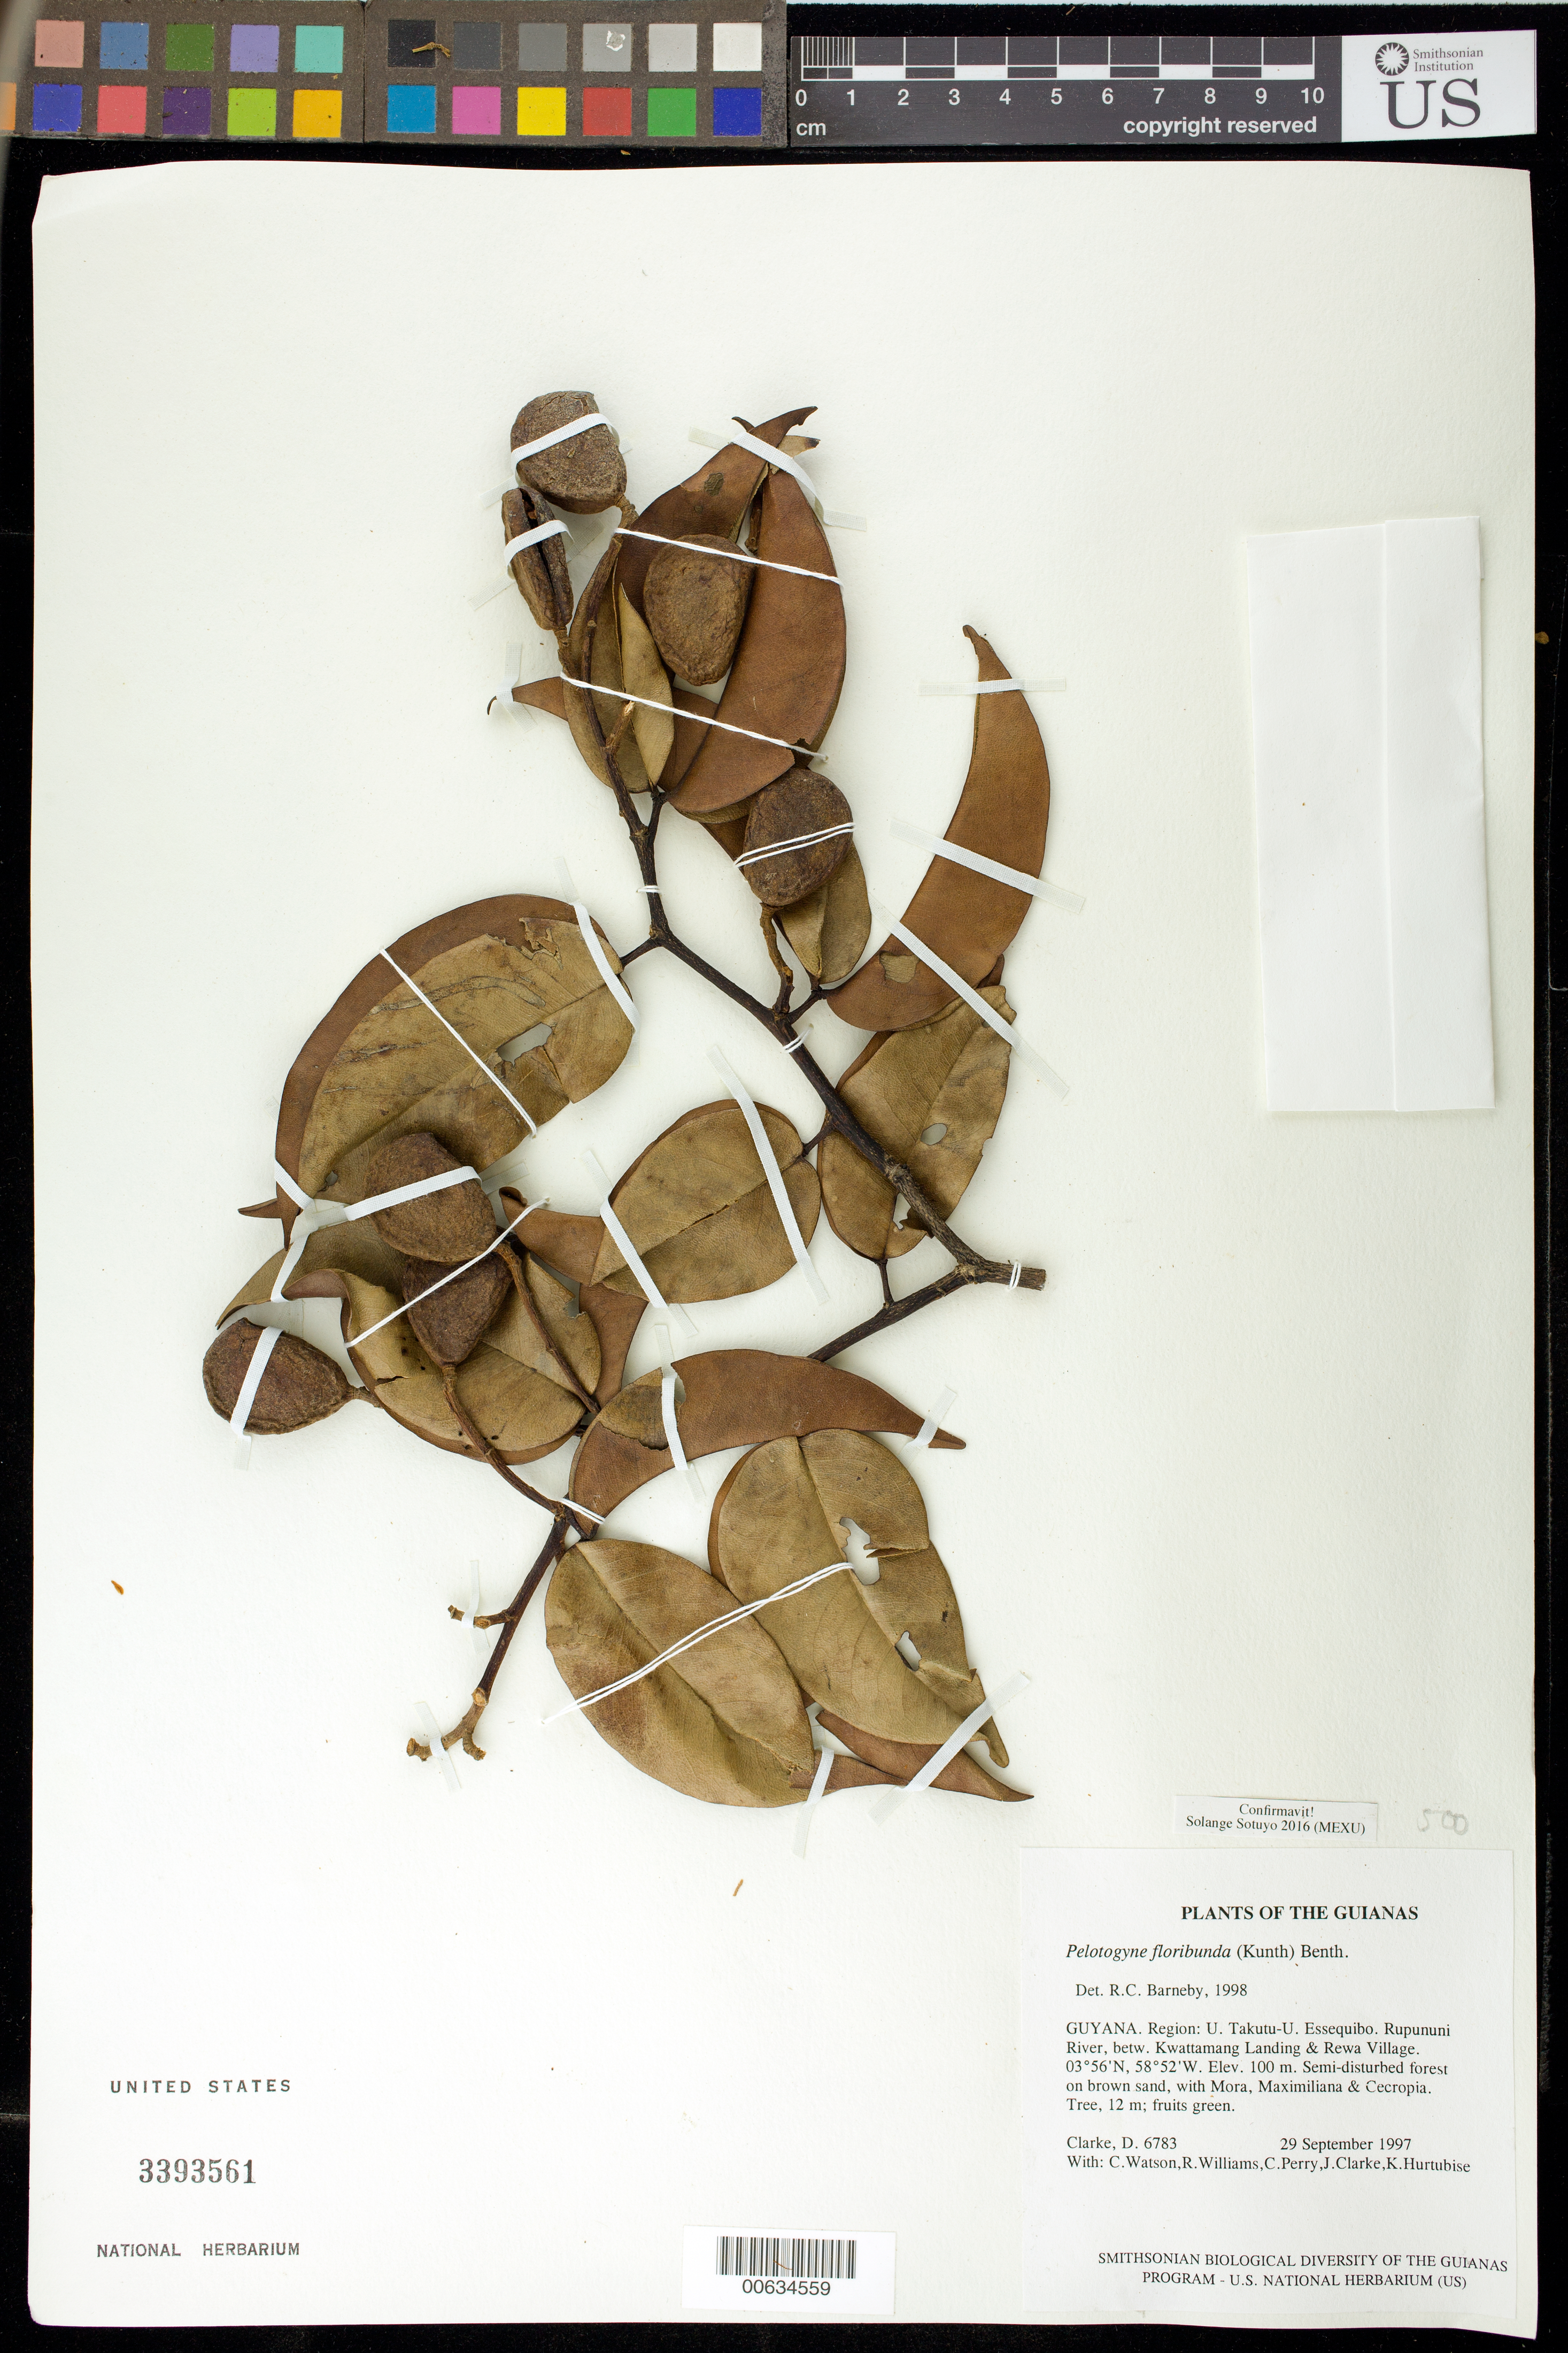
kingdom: Plantae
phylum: Tracheophyta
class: Magnoliopsida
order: Fabales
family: Fabaceae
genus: Peltogyne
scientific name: Peltogyne floribunda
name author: (Kunth) Pittier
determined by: Sotuyo, Solange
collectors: H. D. Clarke, C. Watson, R. Williams, C. Perry, J. Clarke & K. Hurtubise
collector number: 6783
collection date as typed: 29 September 1997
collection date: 1997-09-29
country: Guyana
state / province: U. Takutu-U. Essequibo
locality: Rupununi River, betw. Kwattamang Landing & Rewa Village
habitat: Semi-disturbed forest on brown sand, with Mora, Maximiliana & Cecropia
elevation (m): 100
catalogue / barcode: US 3393561